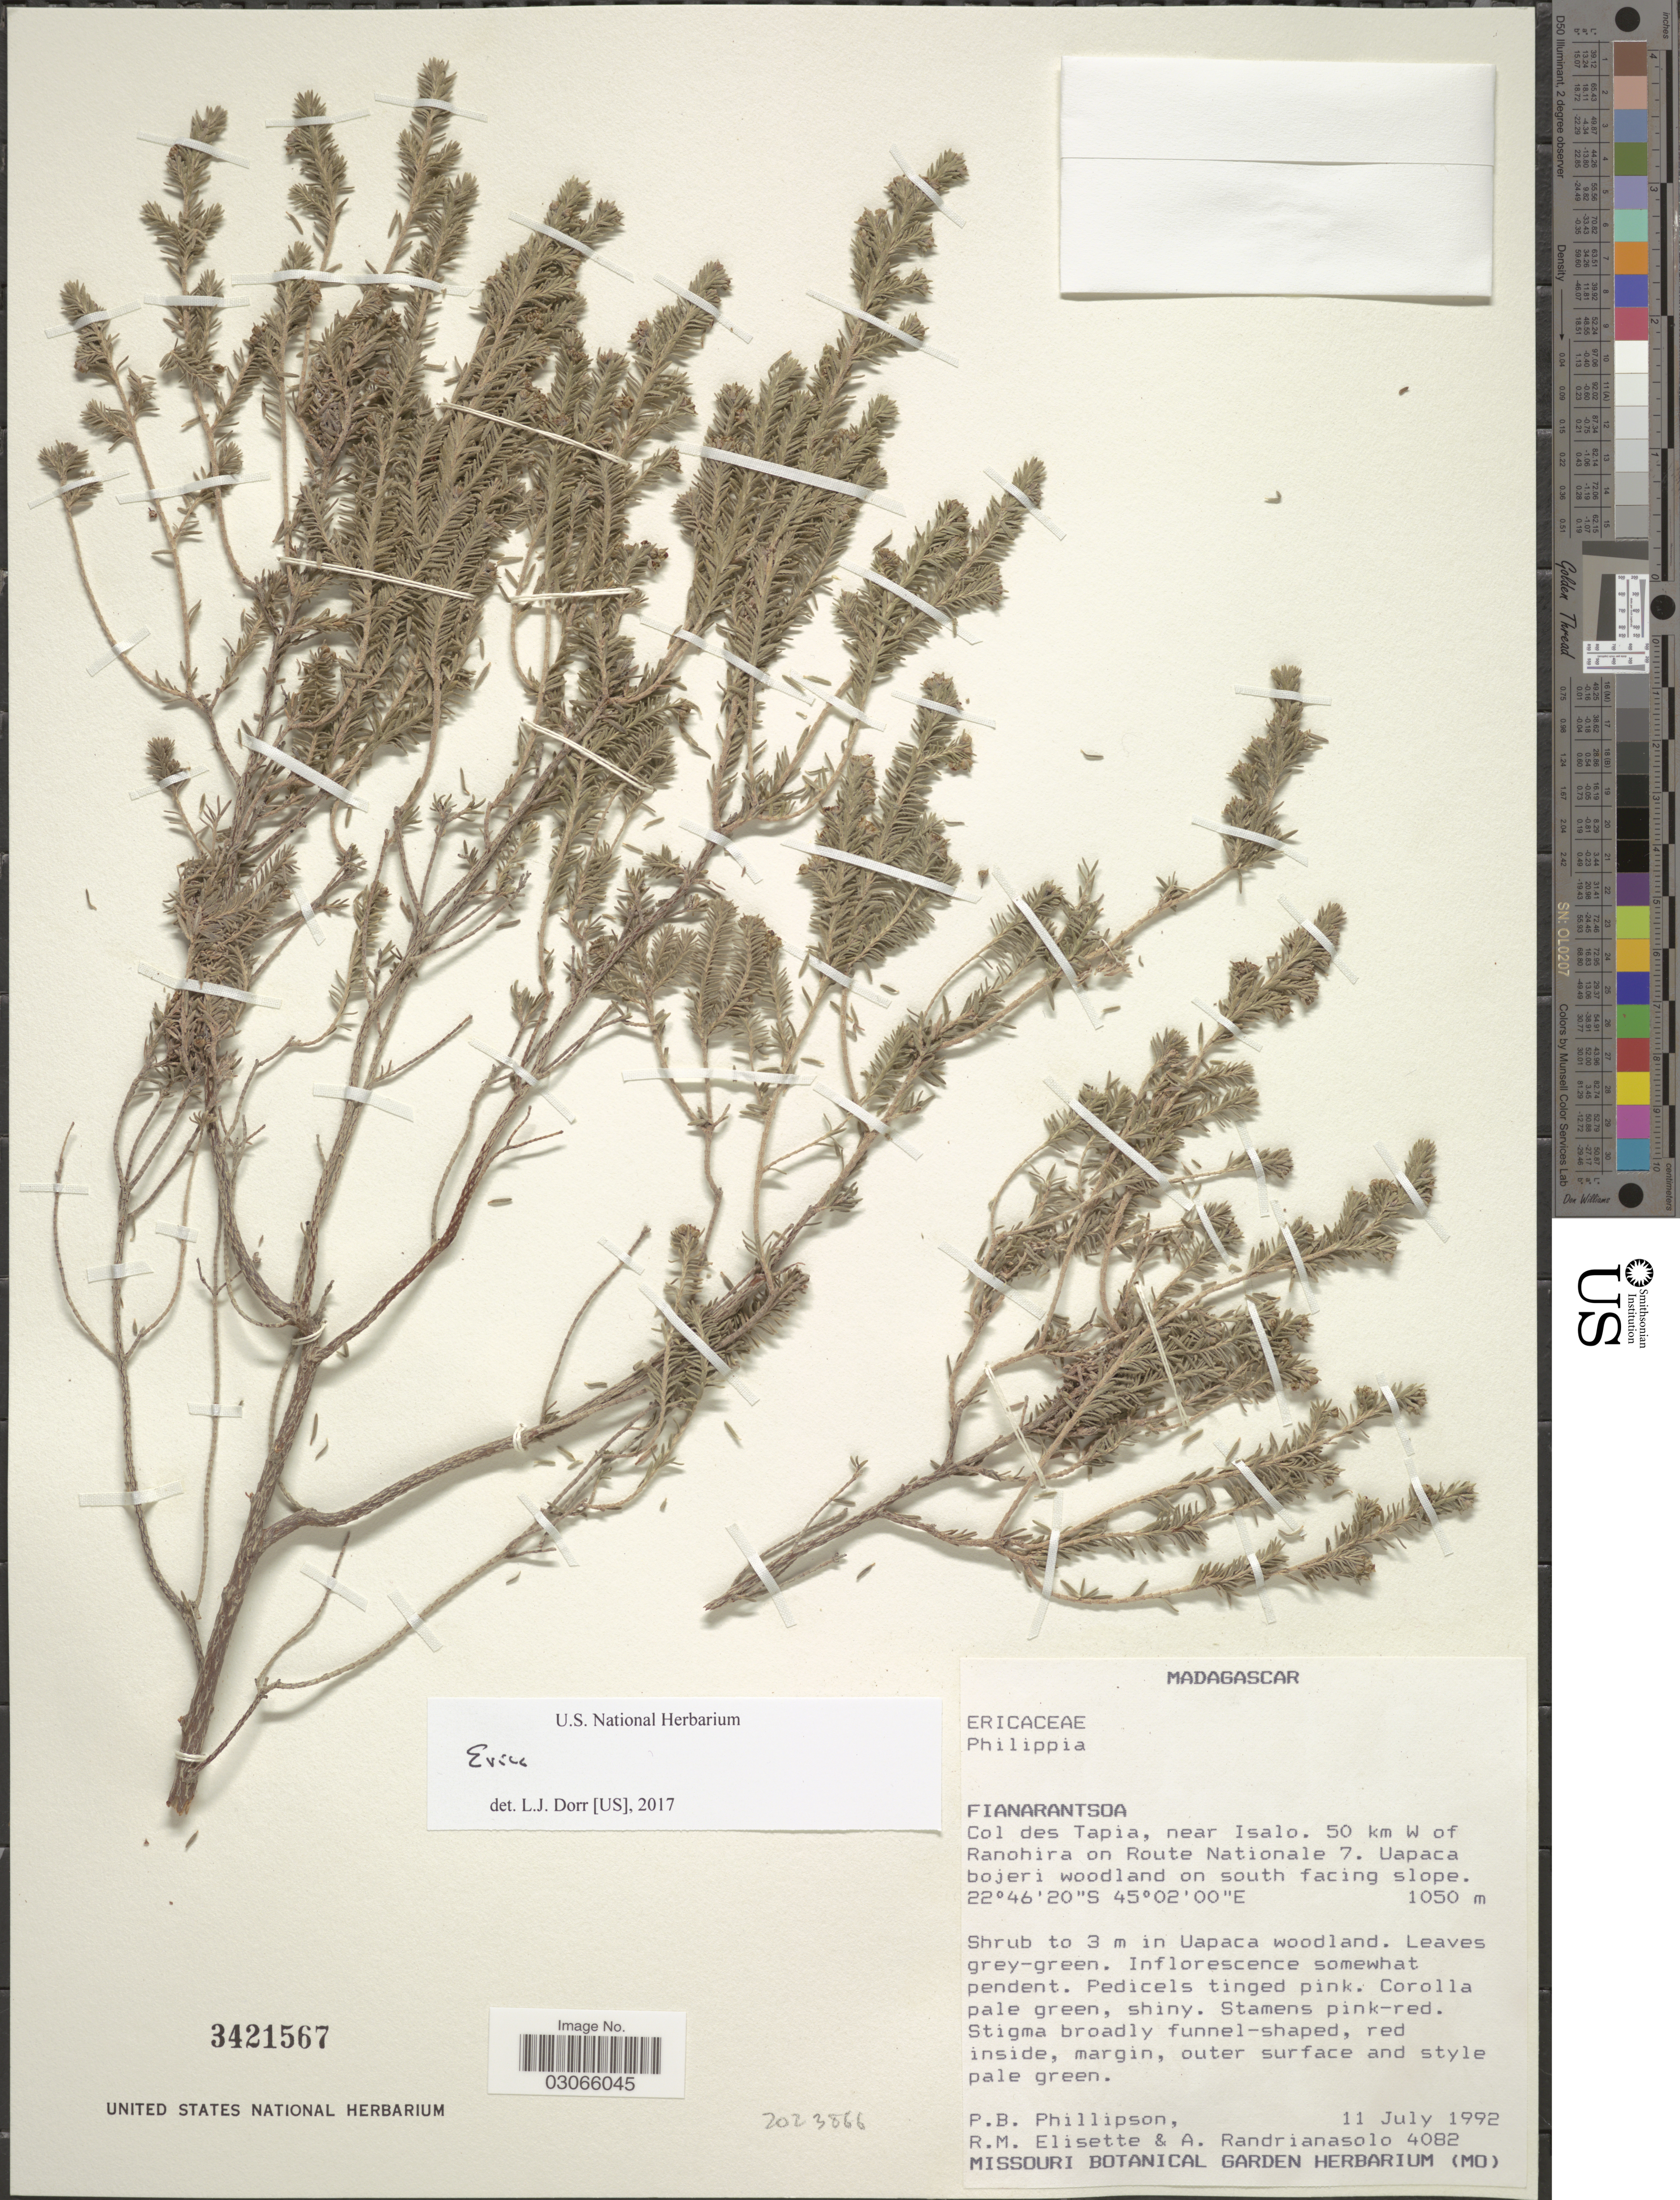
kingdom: Plantae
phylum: Tracheophyta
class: Magnoliopsida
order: Ericales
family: Ericaceae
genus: Erica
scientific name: Erica sp.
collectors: P. B. Phillipson, M. Rahelivololona & A. Randrianasolo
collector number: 4082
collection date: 1992-07-11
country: Madagascar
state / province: Ihorombe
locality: Col des Tapia, near Isalo. 50 km W of Ranohira on Route Nationale 7. Uapaca bojeri woodland on south facing slope.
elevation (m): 1050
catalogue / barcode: US 3421567